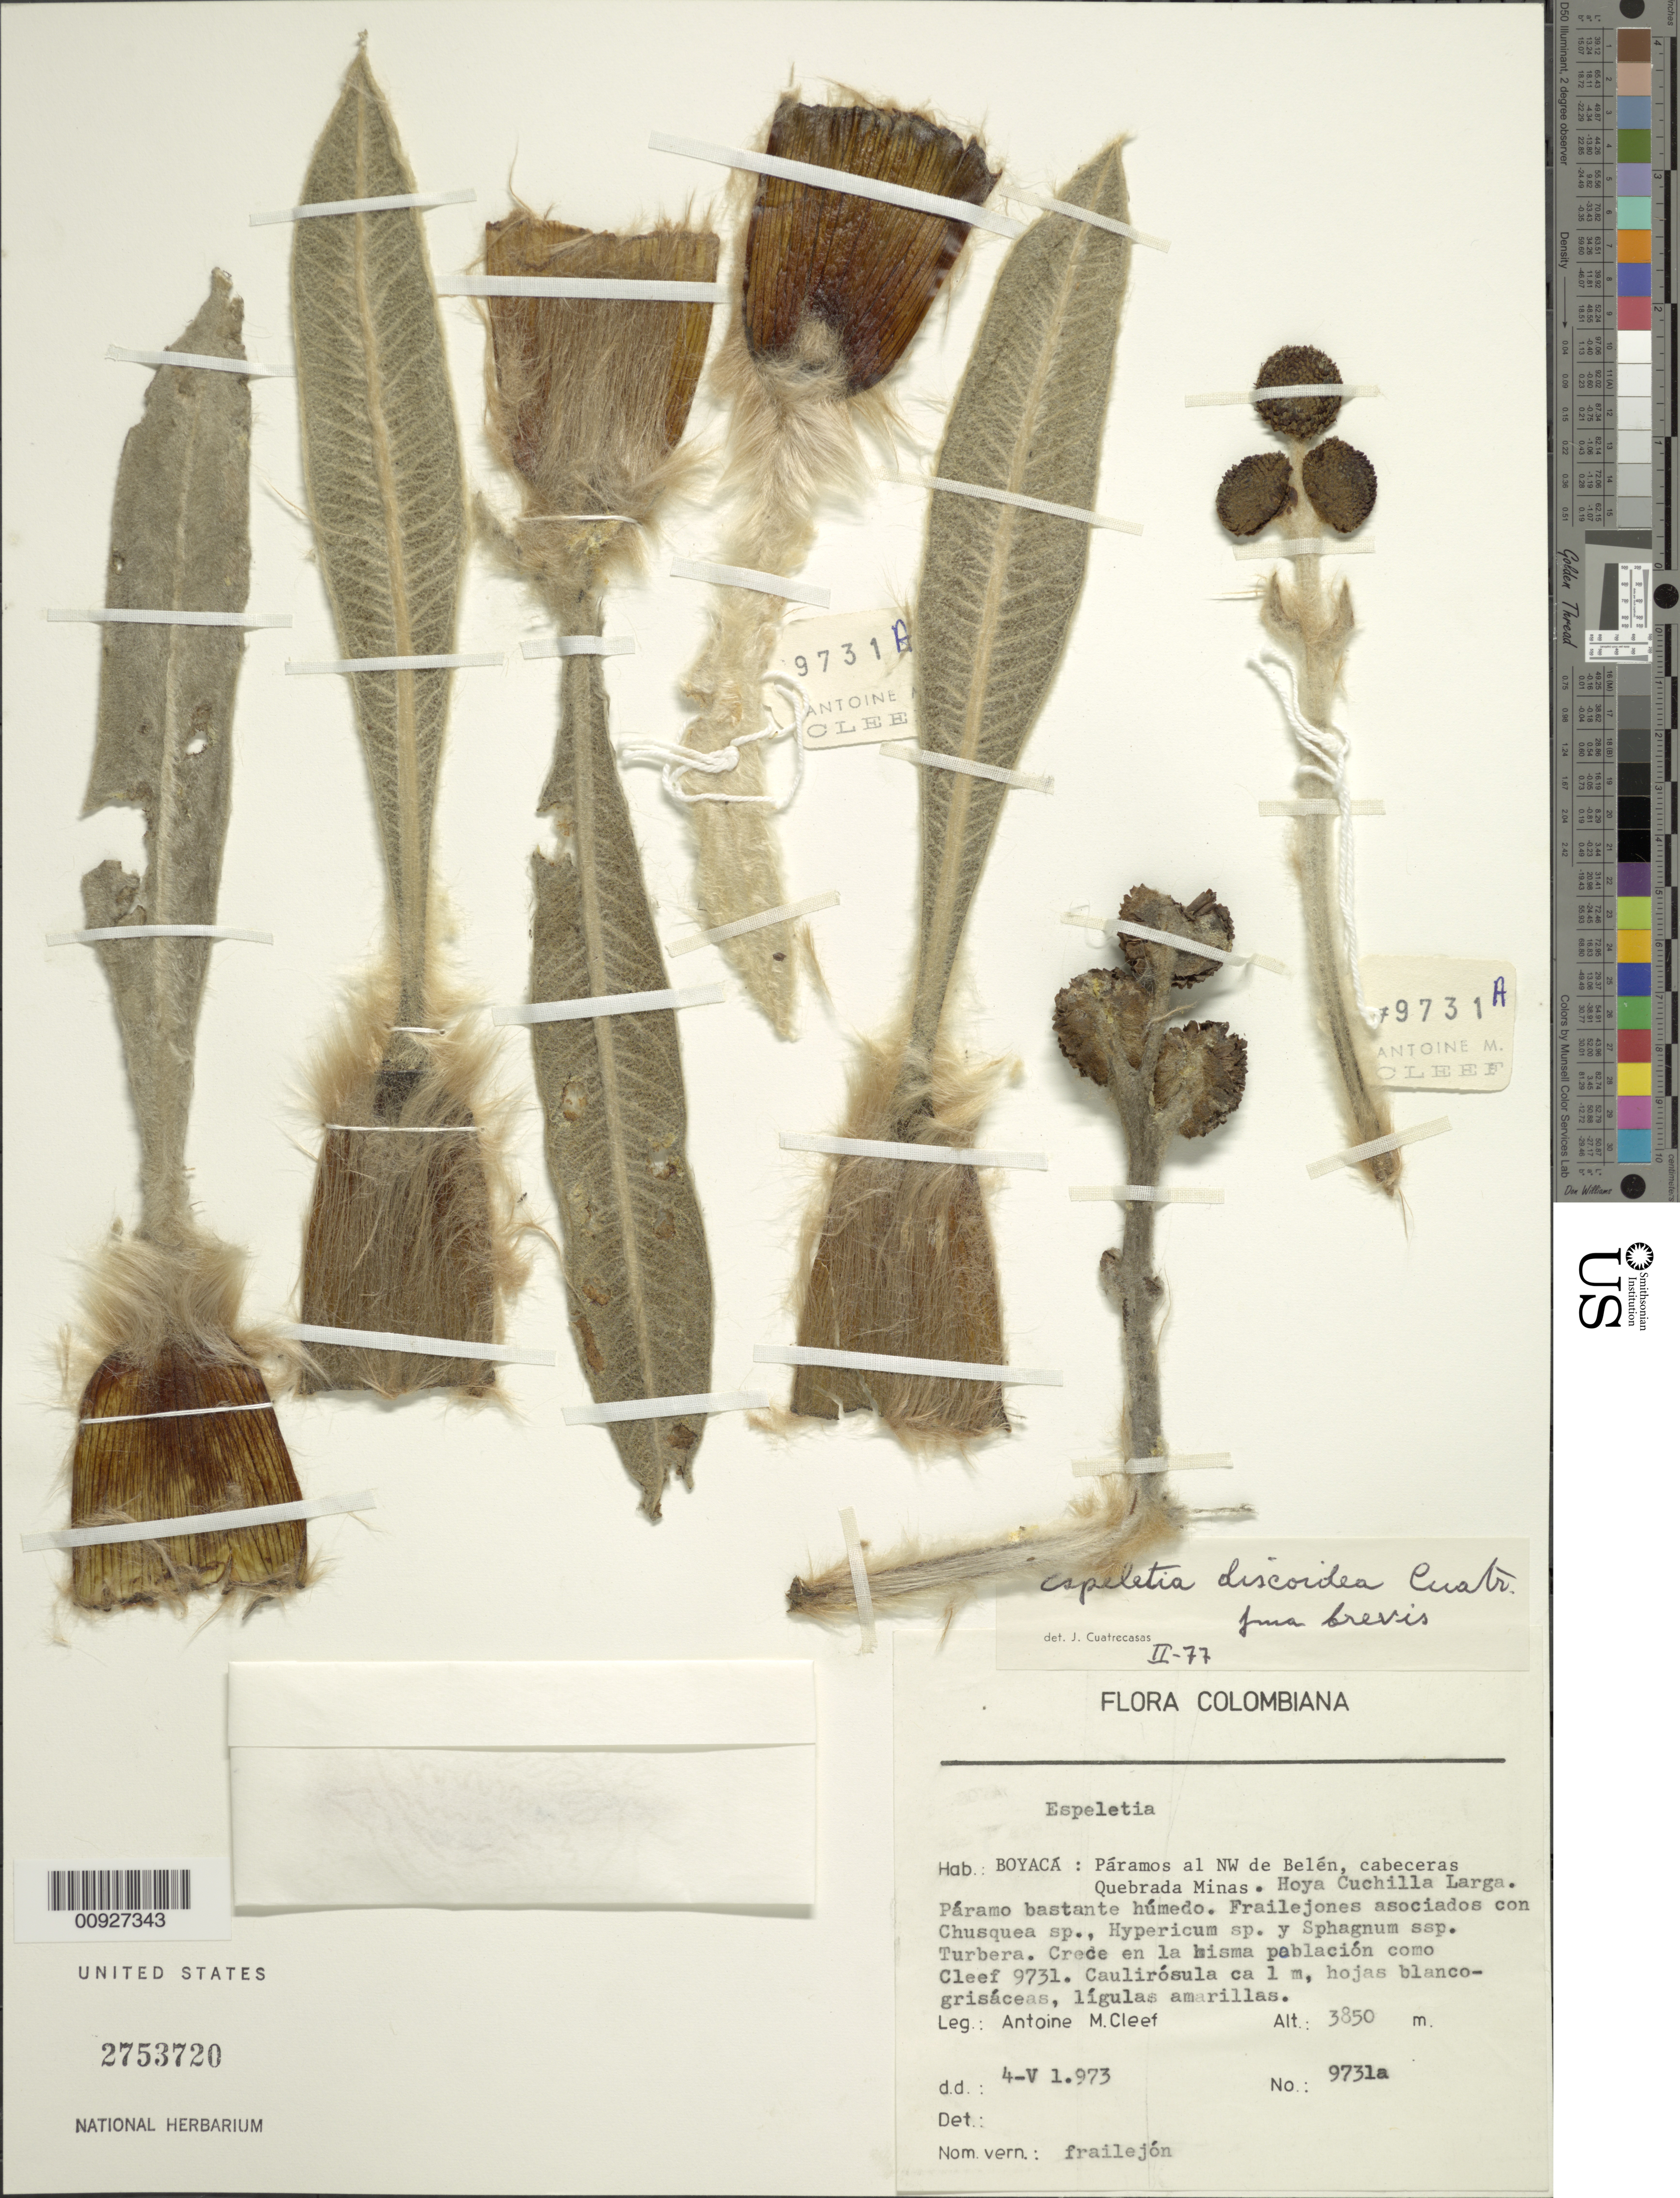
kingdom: Plantae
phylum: Tracheophyta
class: Magnoliopsida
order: Asterales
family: Asteraceae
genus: Espeletia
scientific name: Espeletia discoidea f. brevis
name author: Cuatrec.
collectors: A. M. Cleef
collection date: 1973-05-04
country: Colombia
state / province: Boyacá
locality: Páramos al NW de Belén, cabeceras Quebrada Minas. Hoya Cuchilla Larga. .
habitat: Páramo bastante húmedo, frailejones asociados con Chusquea sp., Hypericum sp. y Sphagnum ssp. Turbera.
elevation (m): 3850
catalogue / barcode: US 2753720